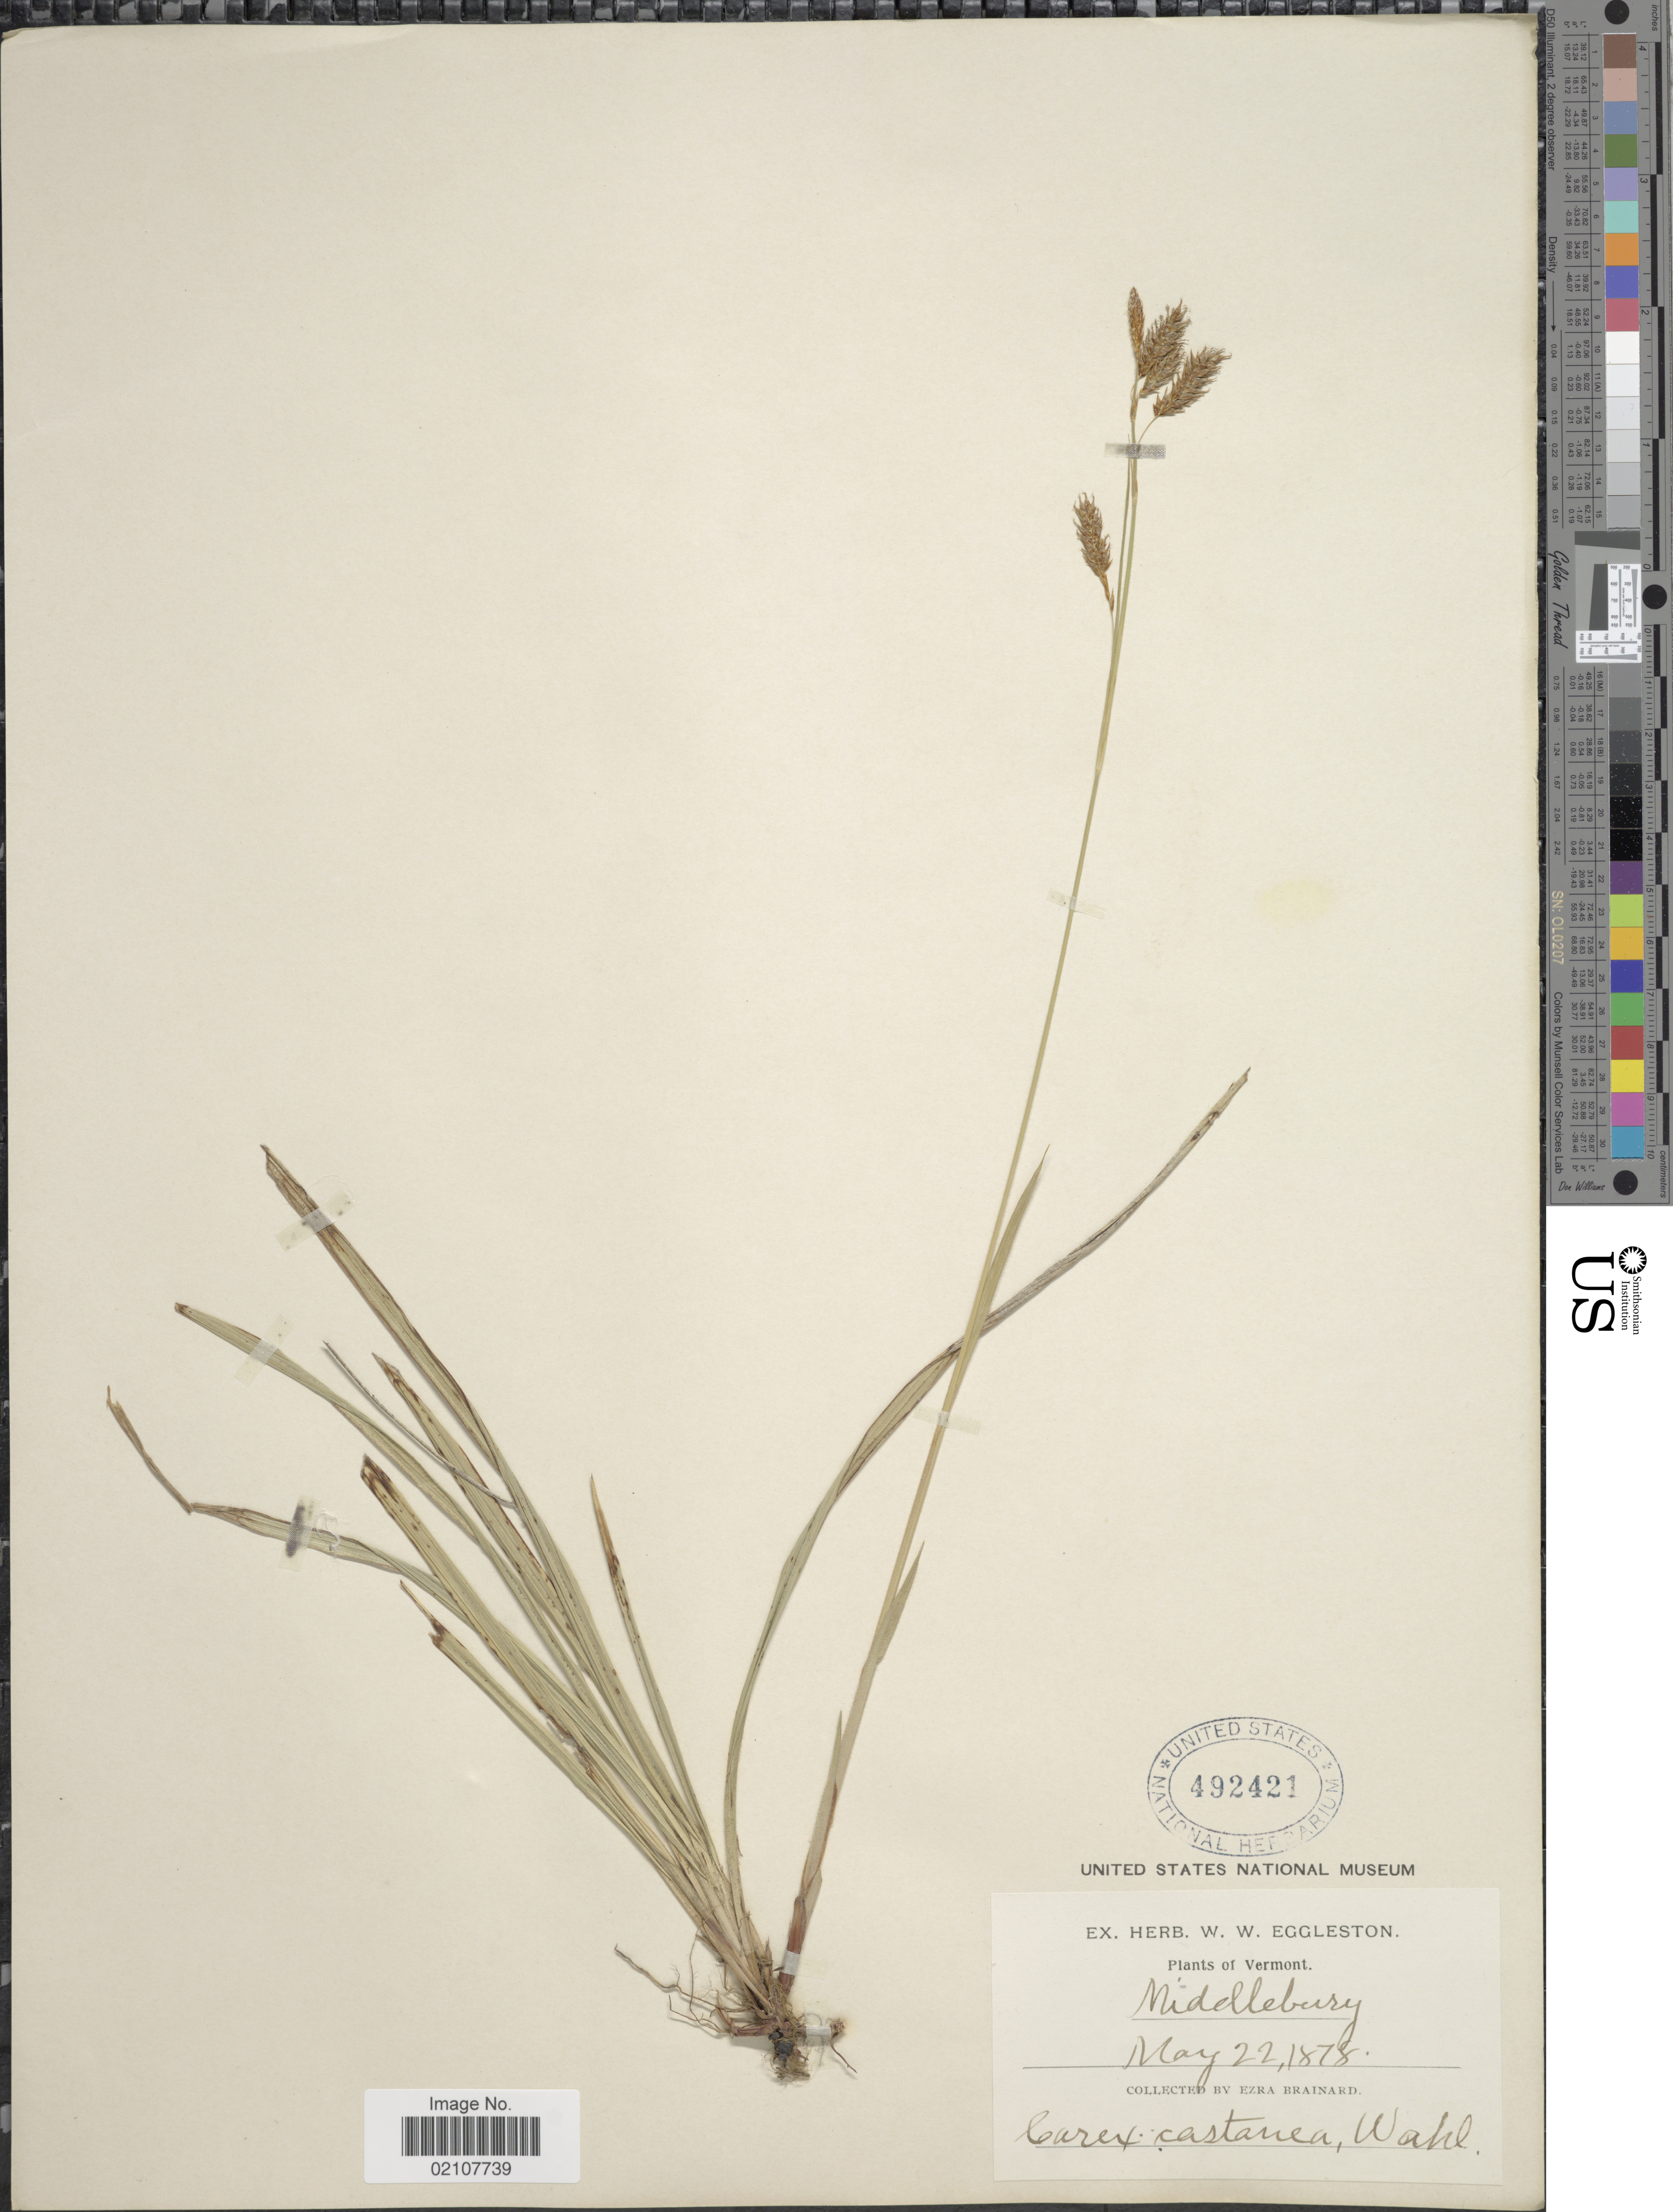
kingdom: Plantae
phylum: Tracheophyta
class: Liliopsida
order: Poales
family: Cyperaceae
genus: Carex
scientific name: Carex castanea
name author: Wahlenb.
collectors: E. Brainard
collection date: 1878-05-22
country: United States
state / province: Vermont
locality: Vermont. Middleburg.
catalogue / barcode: US 492421